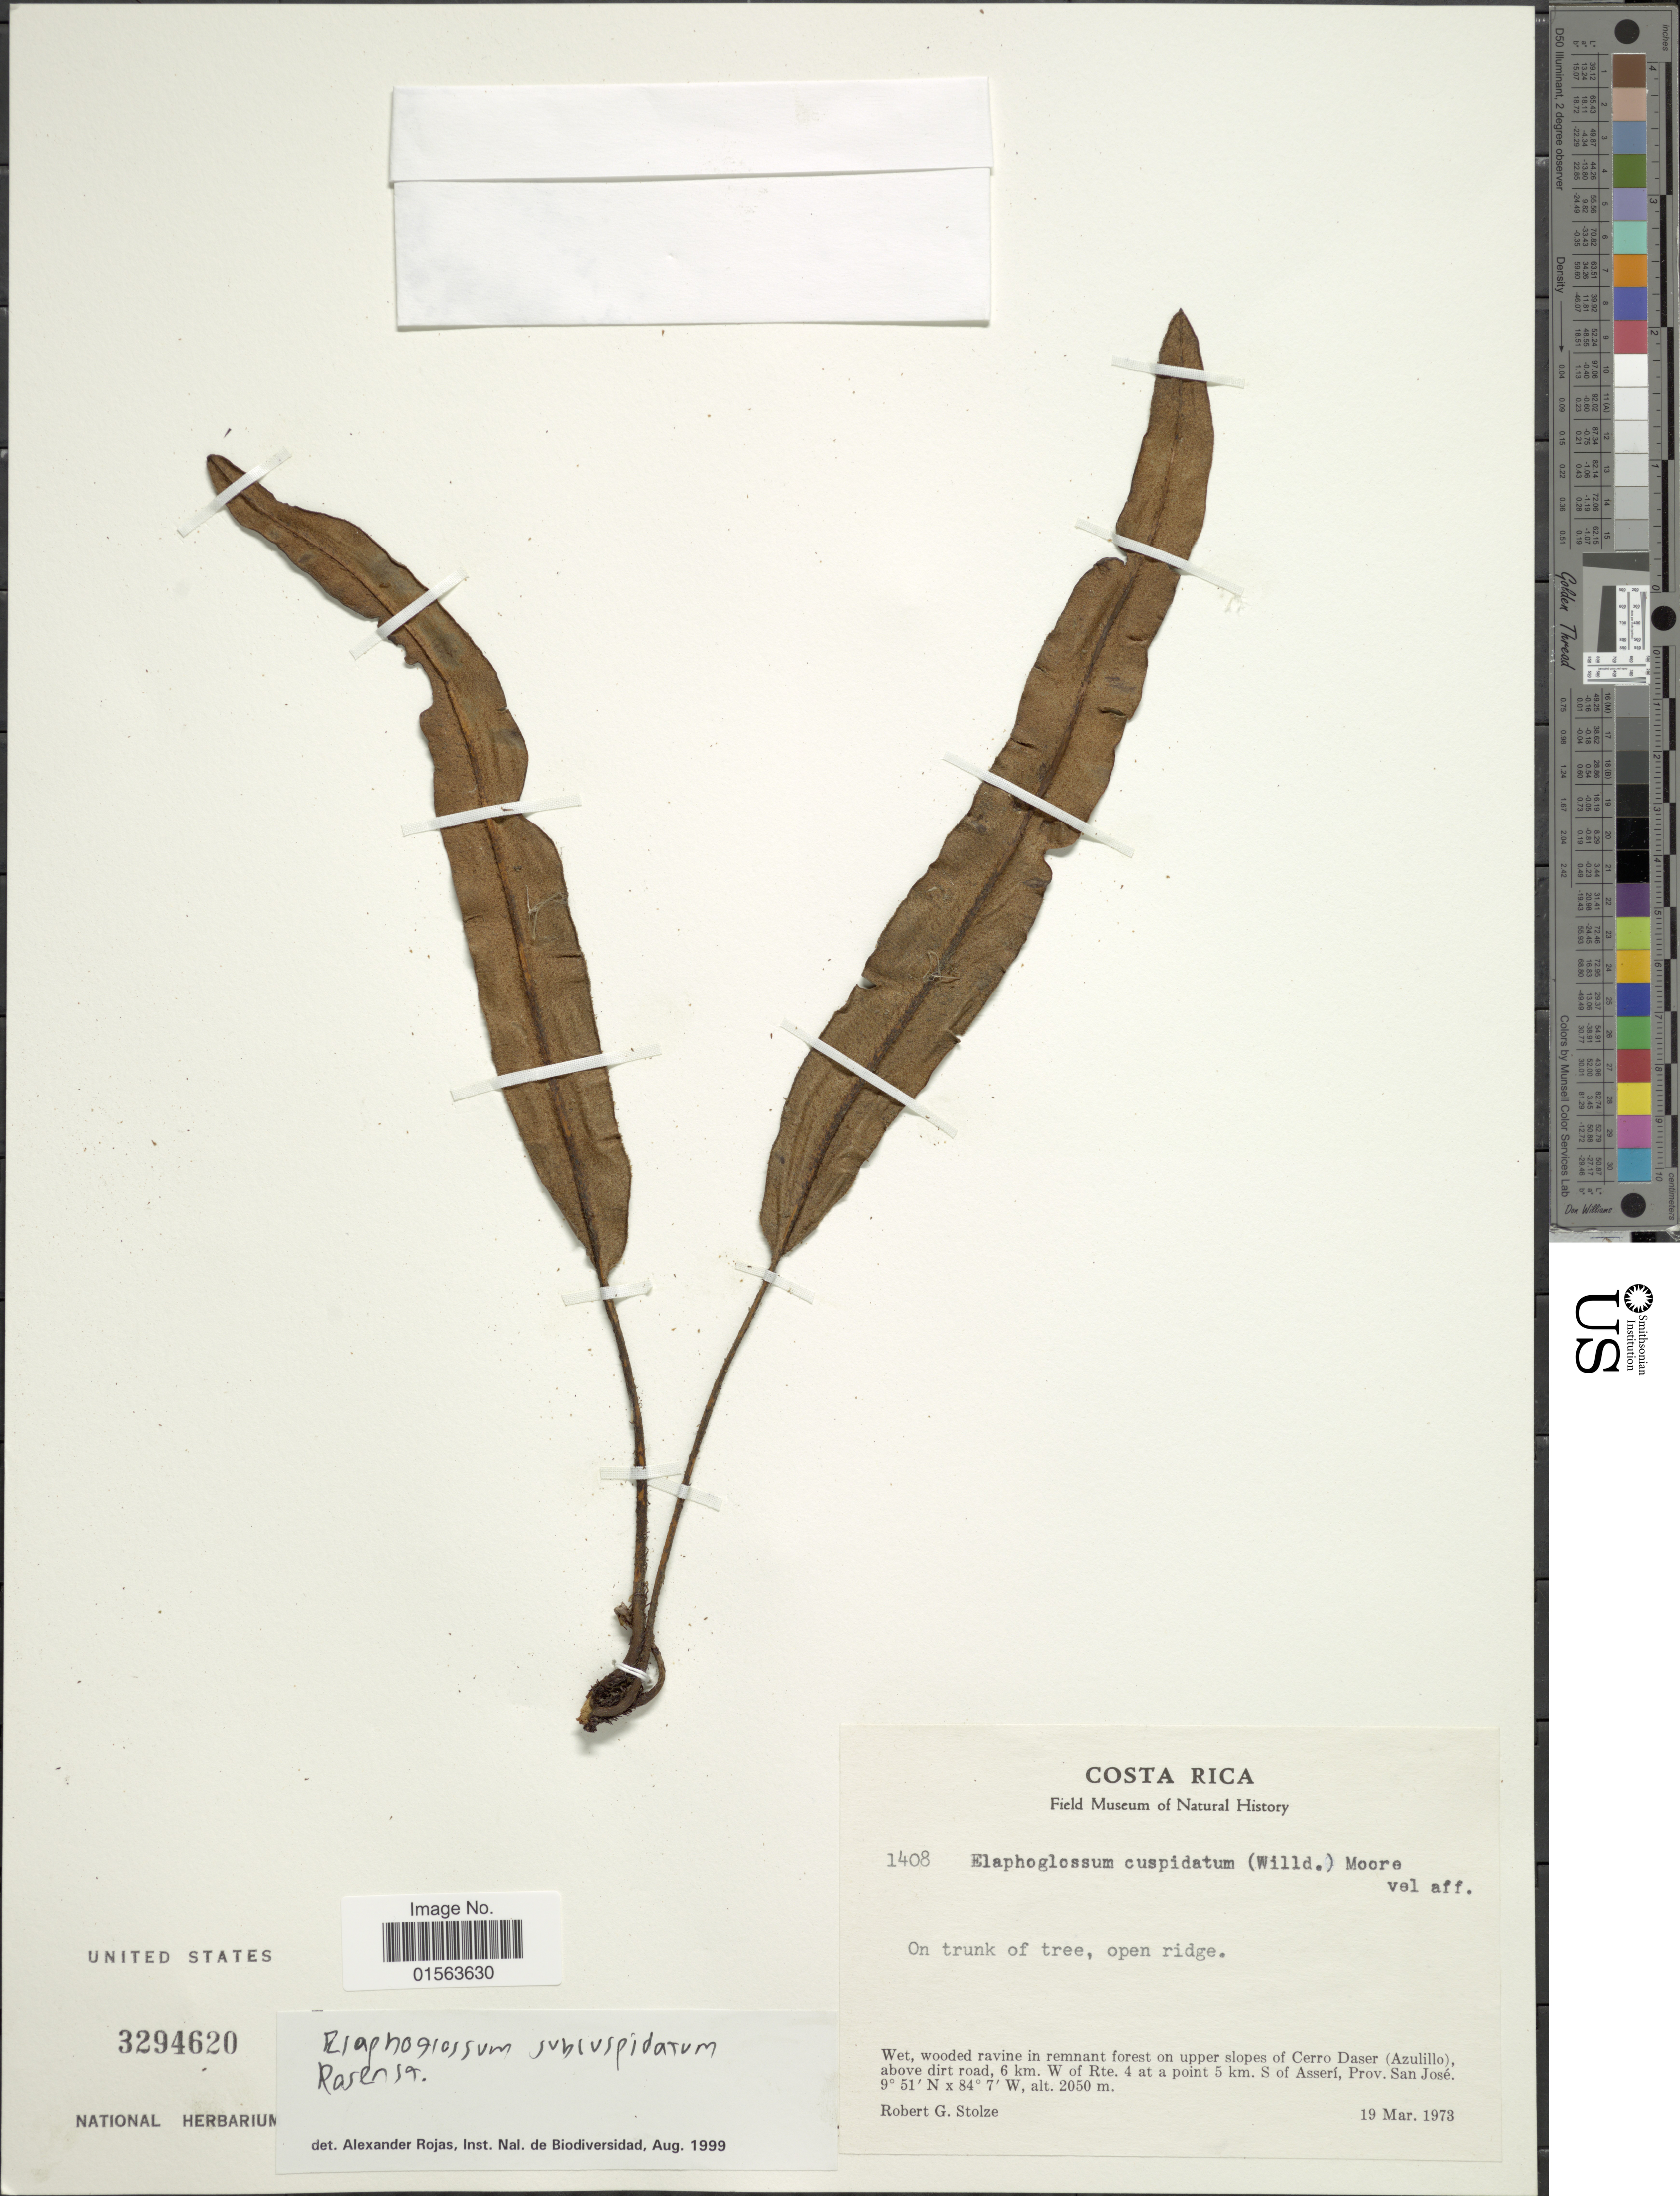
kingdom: Plantae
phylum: Tracheophyta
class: Polypodiopsida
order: Polypodiales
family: Dryopteridaceae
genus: Elaphoglossum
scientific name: Elaphoglossum subcuspidatum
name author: Rosenst.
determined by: Matos, F. B.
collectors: R. G. Stolze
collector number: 1408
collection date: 1973-03-19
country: Costa Rica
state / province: San José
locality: On upper slopes of Cerro Daser (Azulillo), above dirt road, 6 km. W of Rte 4 at a point 5 km S of Asseri, Prov. San Jose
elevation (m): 2050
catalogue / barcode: US 3294620